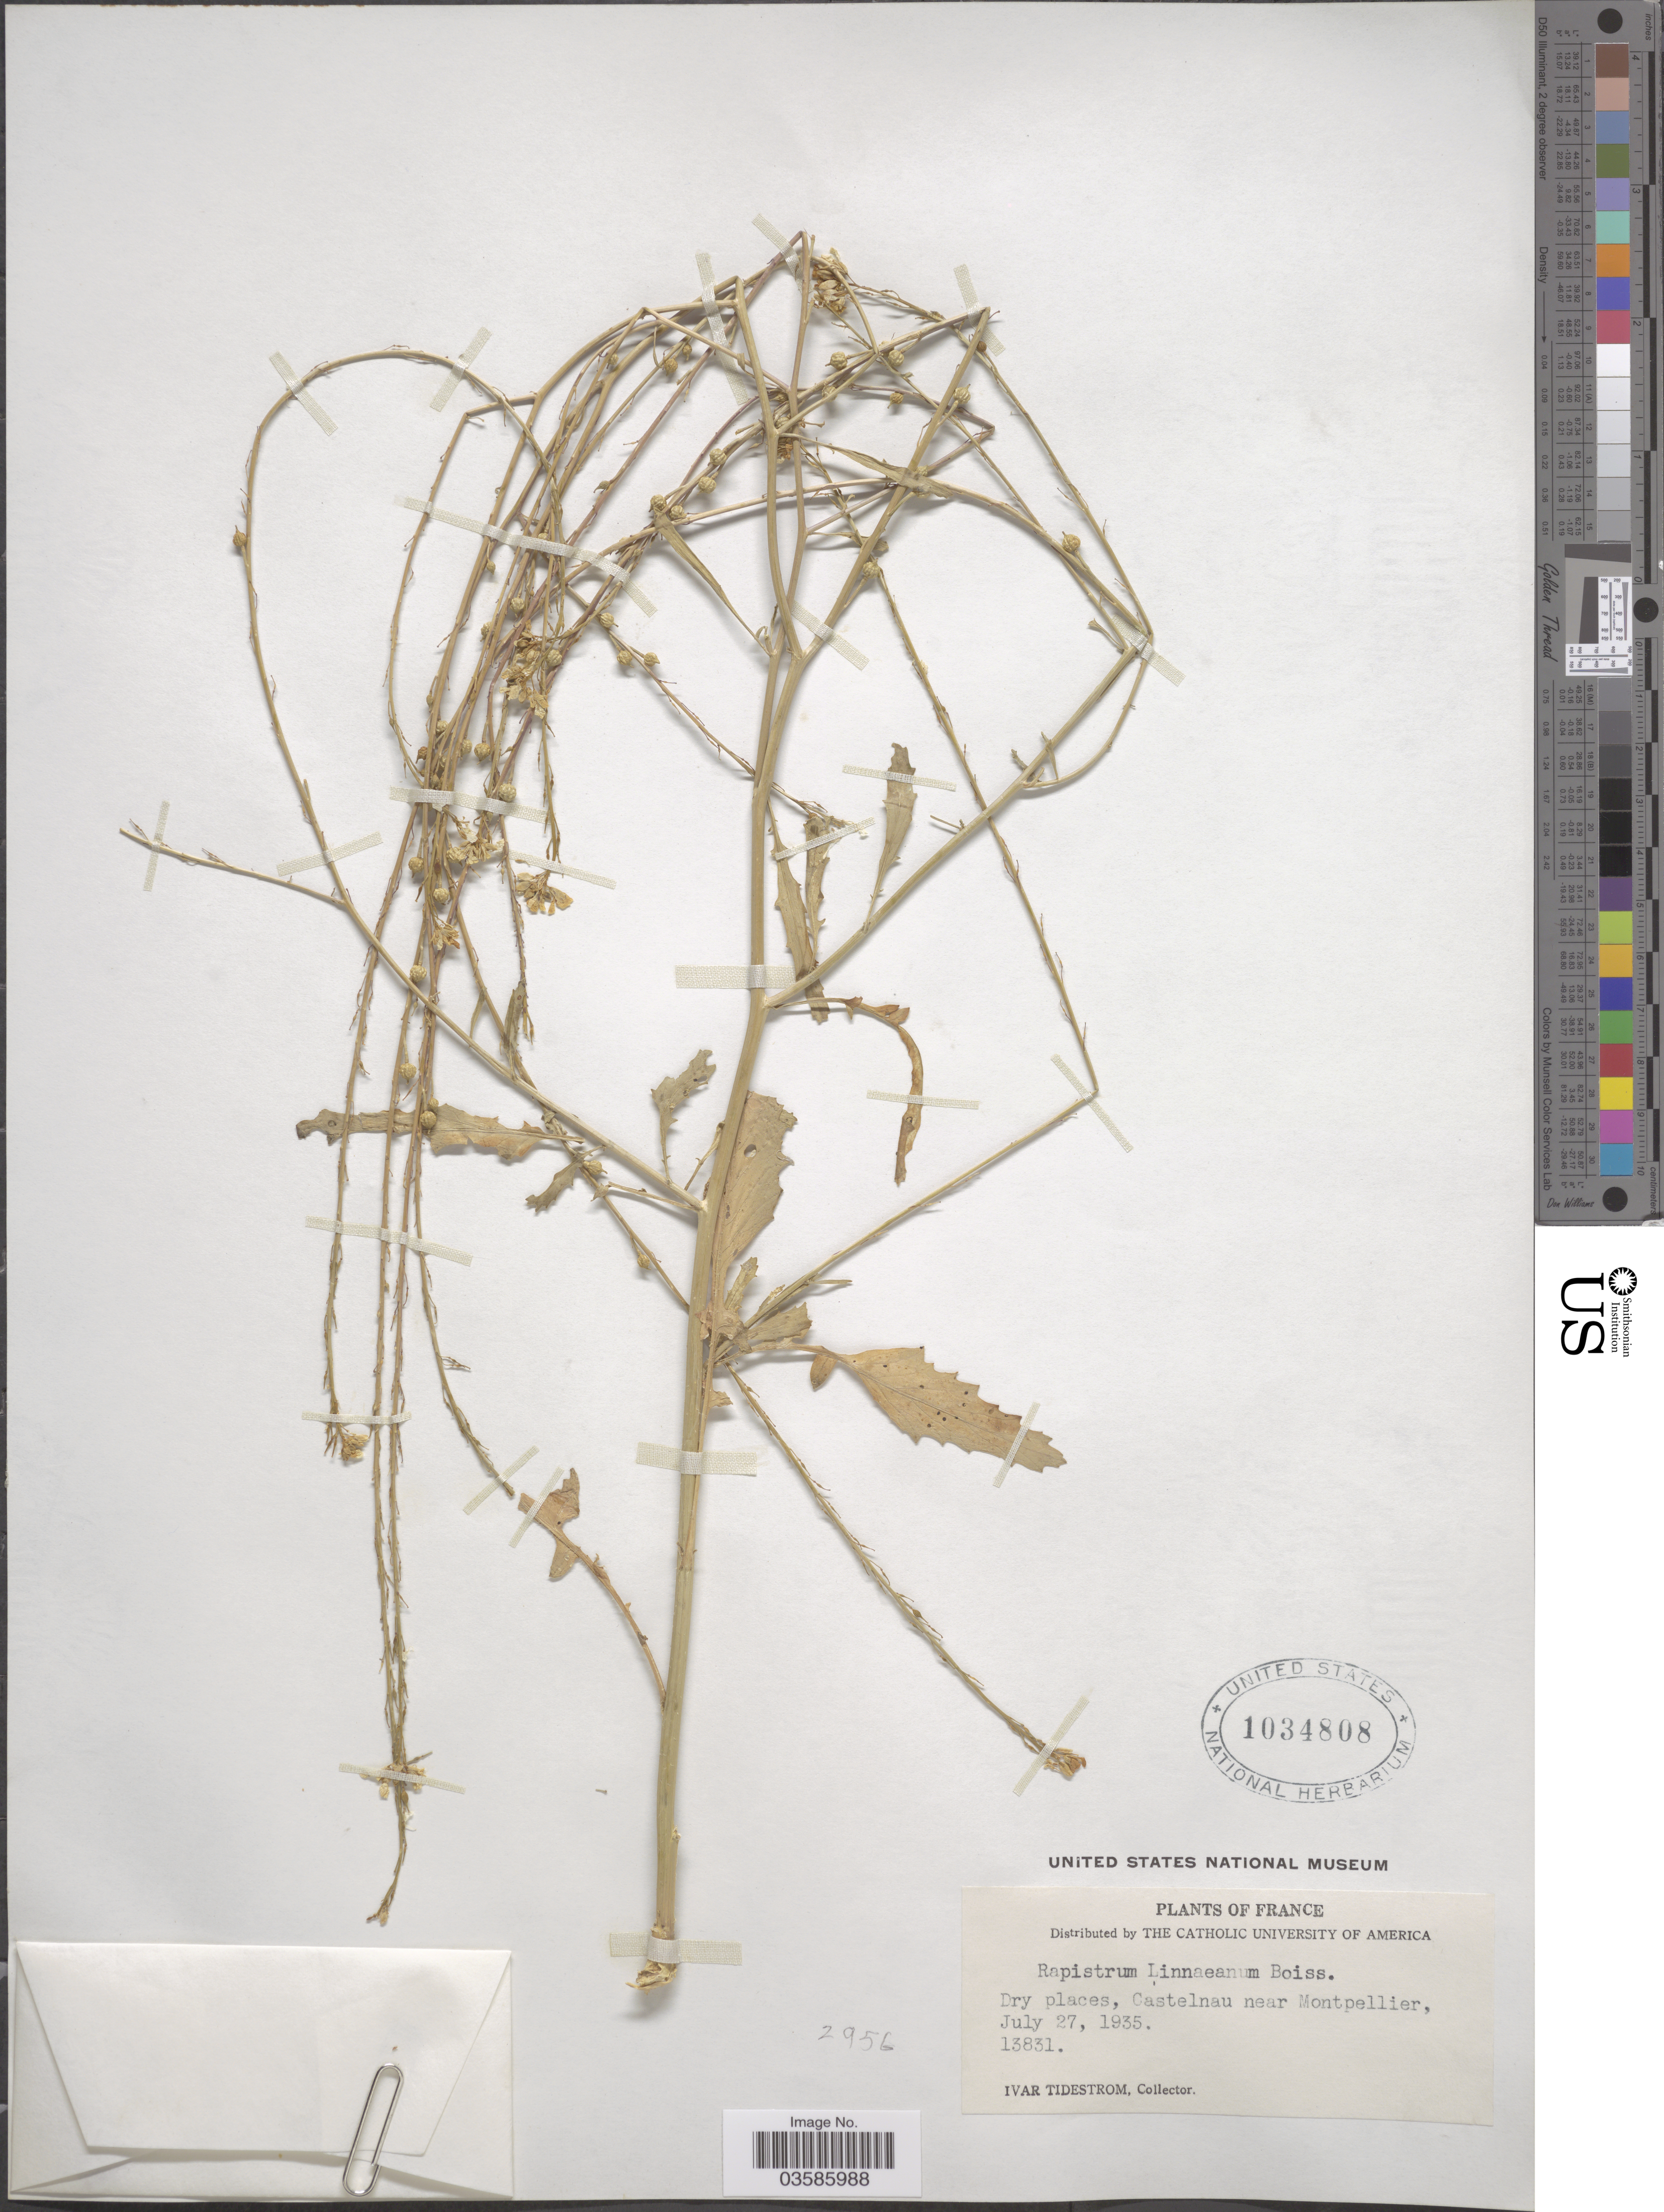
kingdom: Plantae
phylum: Tracheophyta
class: Magnoliopsida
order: Brassicales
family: Brassicaceae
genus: Rapistrum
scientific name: Rapistrum linnaeanum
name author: Boiss. & Reut.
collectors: I. F. Tidestrom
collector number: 13831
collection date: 1935-07-27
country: France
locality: Dry places, Castelnau near Montpellier.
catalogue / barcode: US 1034808